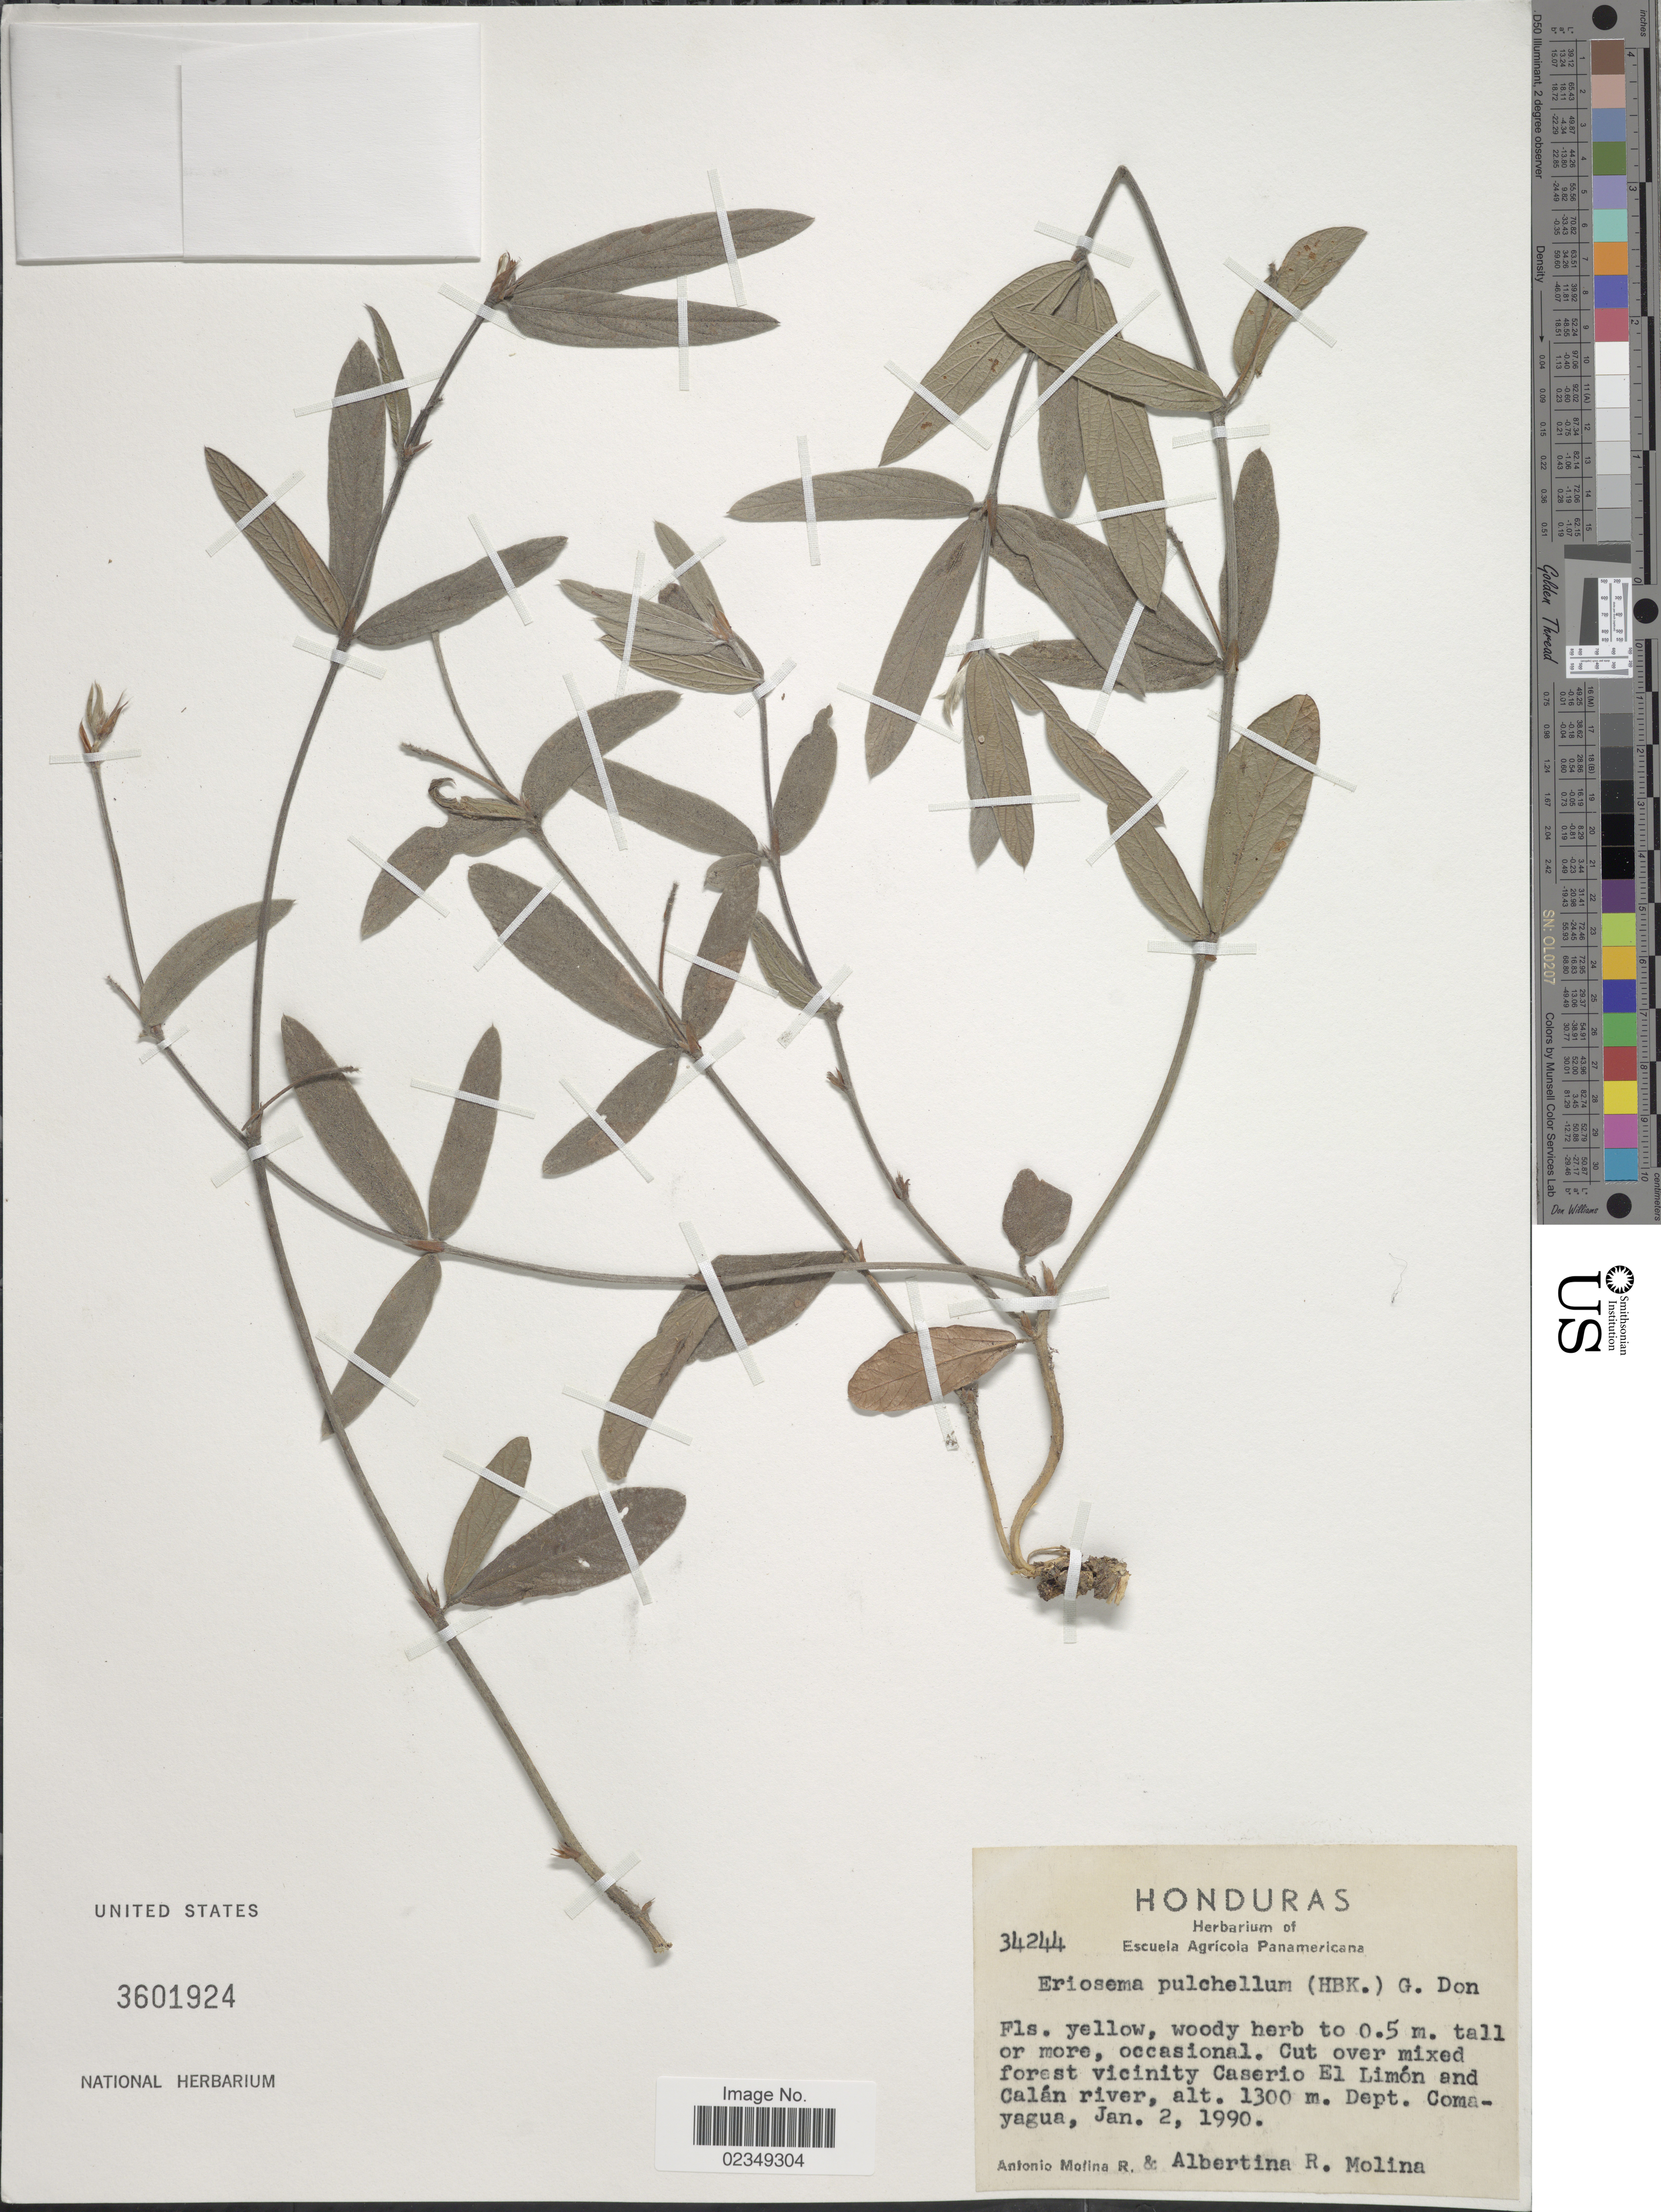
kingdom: Plantae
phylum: Tracheophyta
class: Magnoliopsida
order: Fabales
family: Fabaceae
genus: Eriosema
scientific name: Eriosema pulchellum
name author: (Kunth) G. Don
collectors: A. Molina R. & A. R. Molina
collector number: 34244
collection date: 1990-01-02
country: Honduras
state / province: Comayagua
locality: Cut over mixed forest vicinity Caserio El Limon and Calan river. Dept. Comayagua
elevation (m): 1300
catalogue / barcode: US 3601924